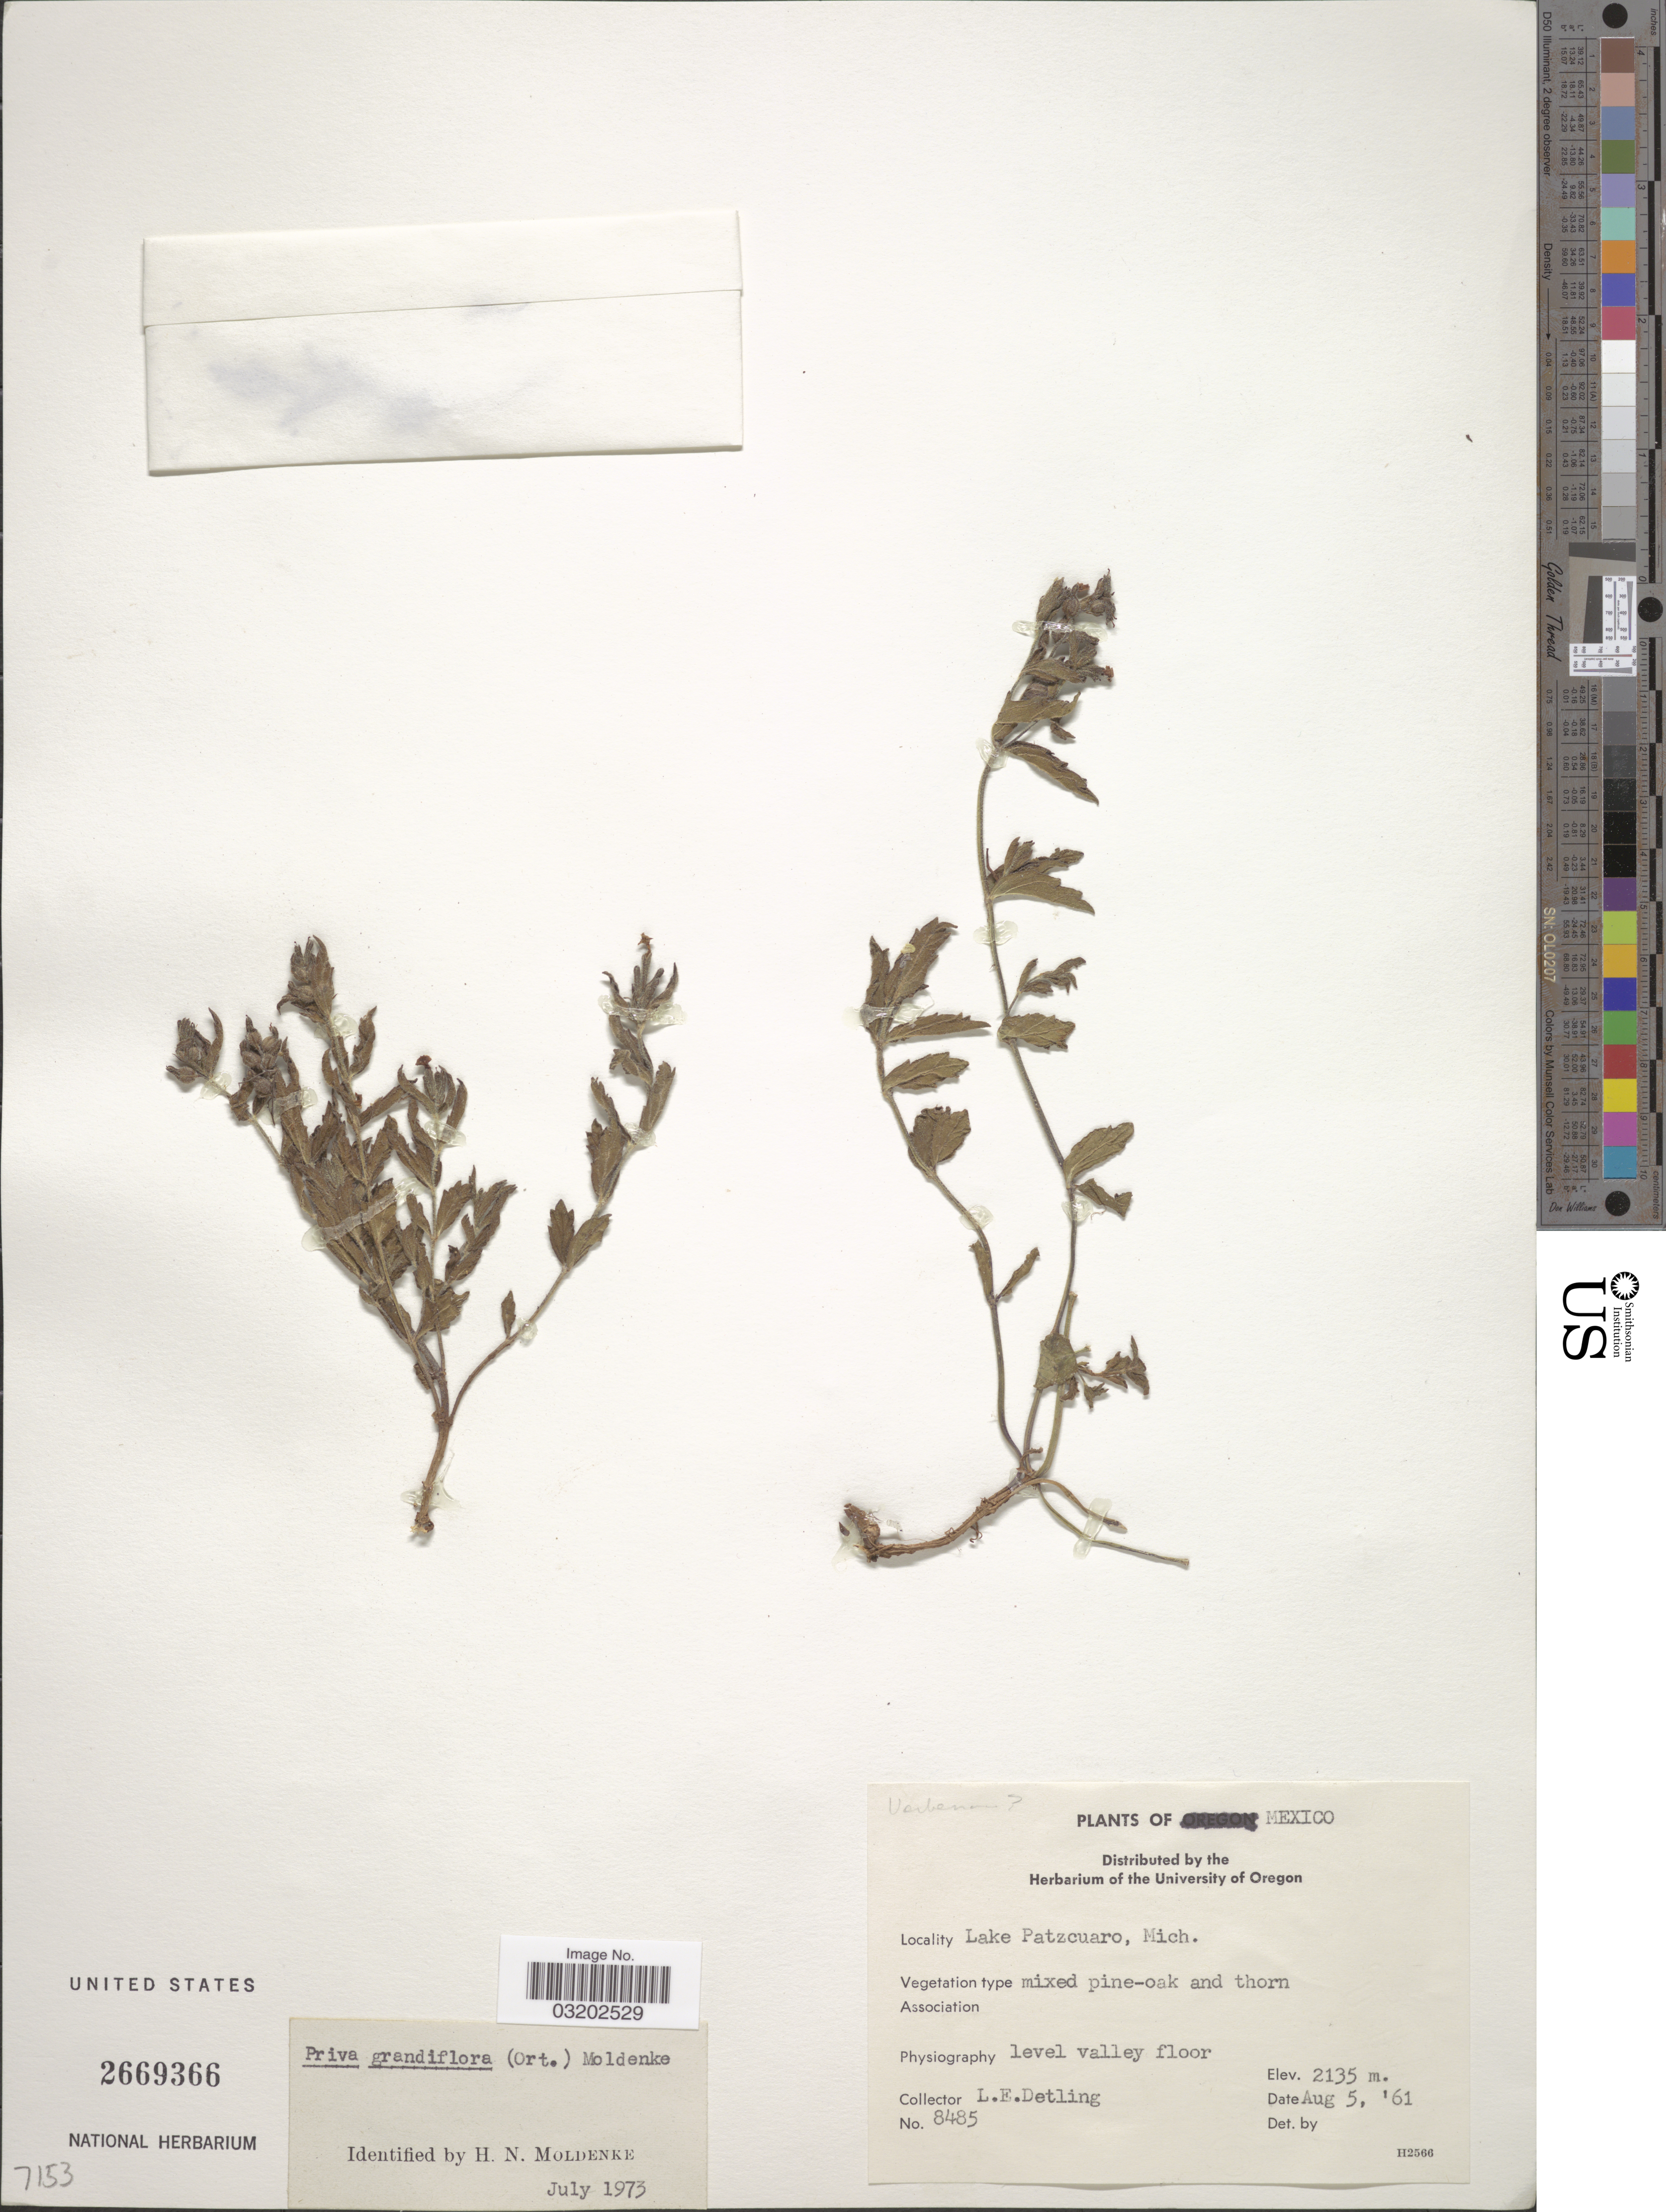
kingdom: Plantae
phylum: Tracheophyta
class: Magnoliopsida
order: Lamiales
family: Verbenaceae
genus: Priva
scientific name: Priva grandiflora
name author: Moldenke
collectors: L. E. Detling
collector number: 8485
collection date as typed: Transcribed d/m/y: 5/8/61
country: Mexico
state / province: Michoacán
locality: Lake Patzcuaro.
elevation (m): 2135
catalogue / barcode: US 2669366